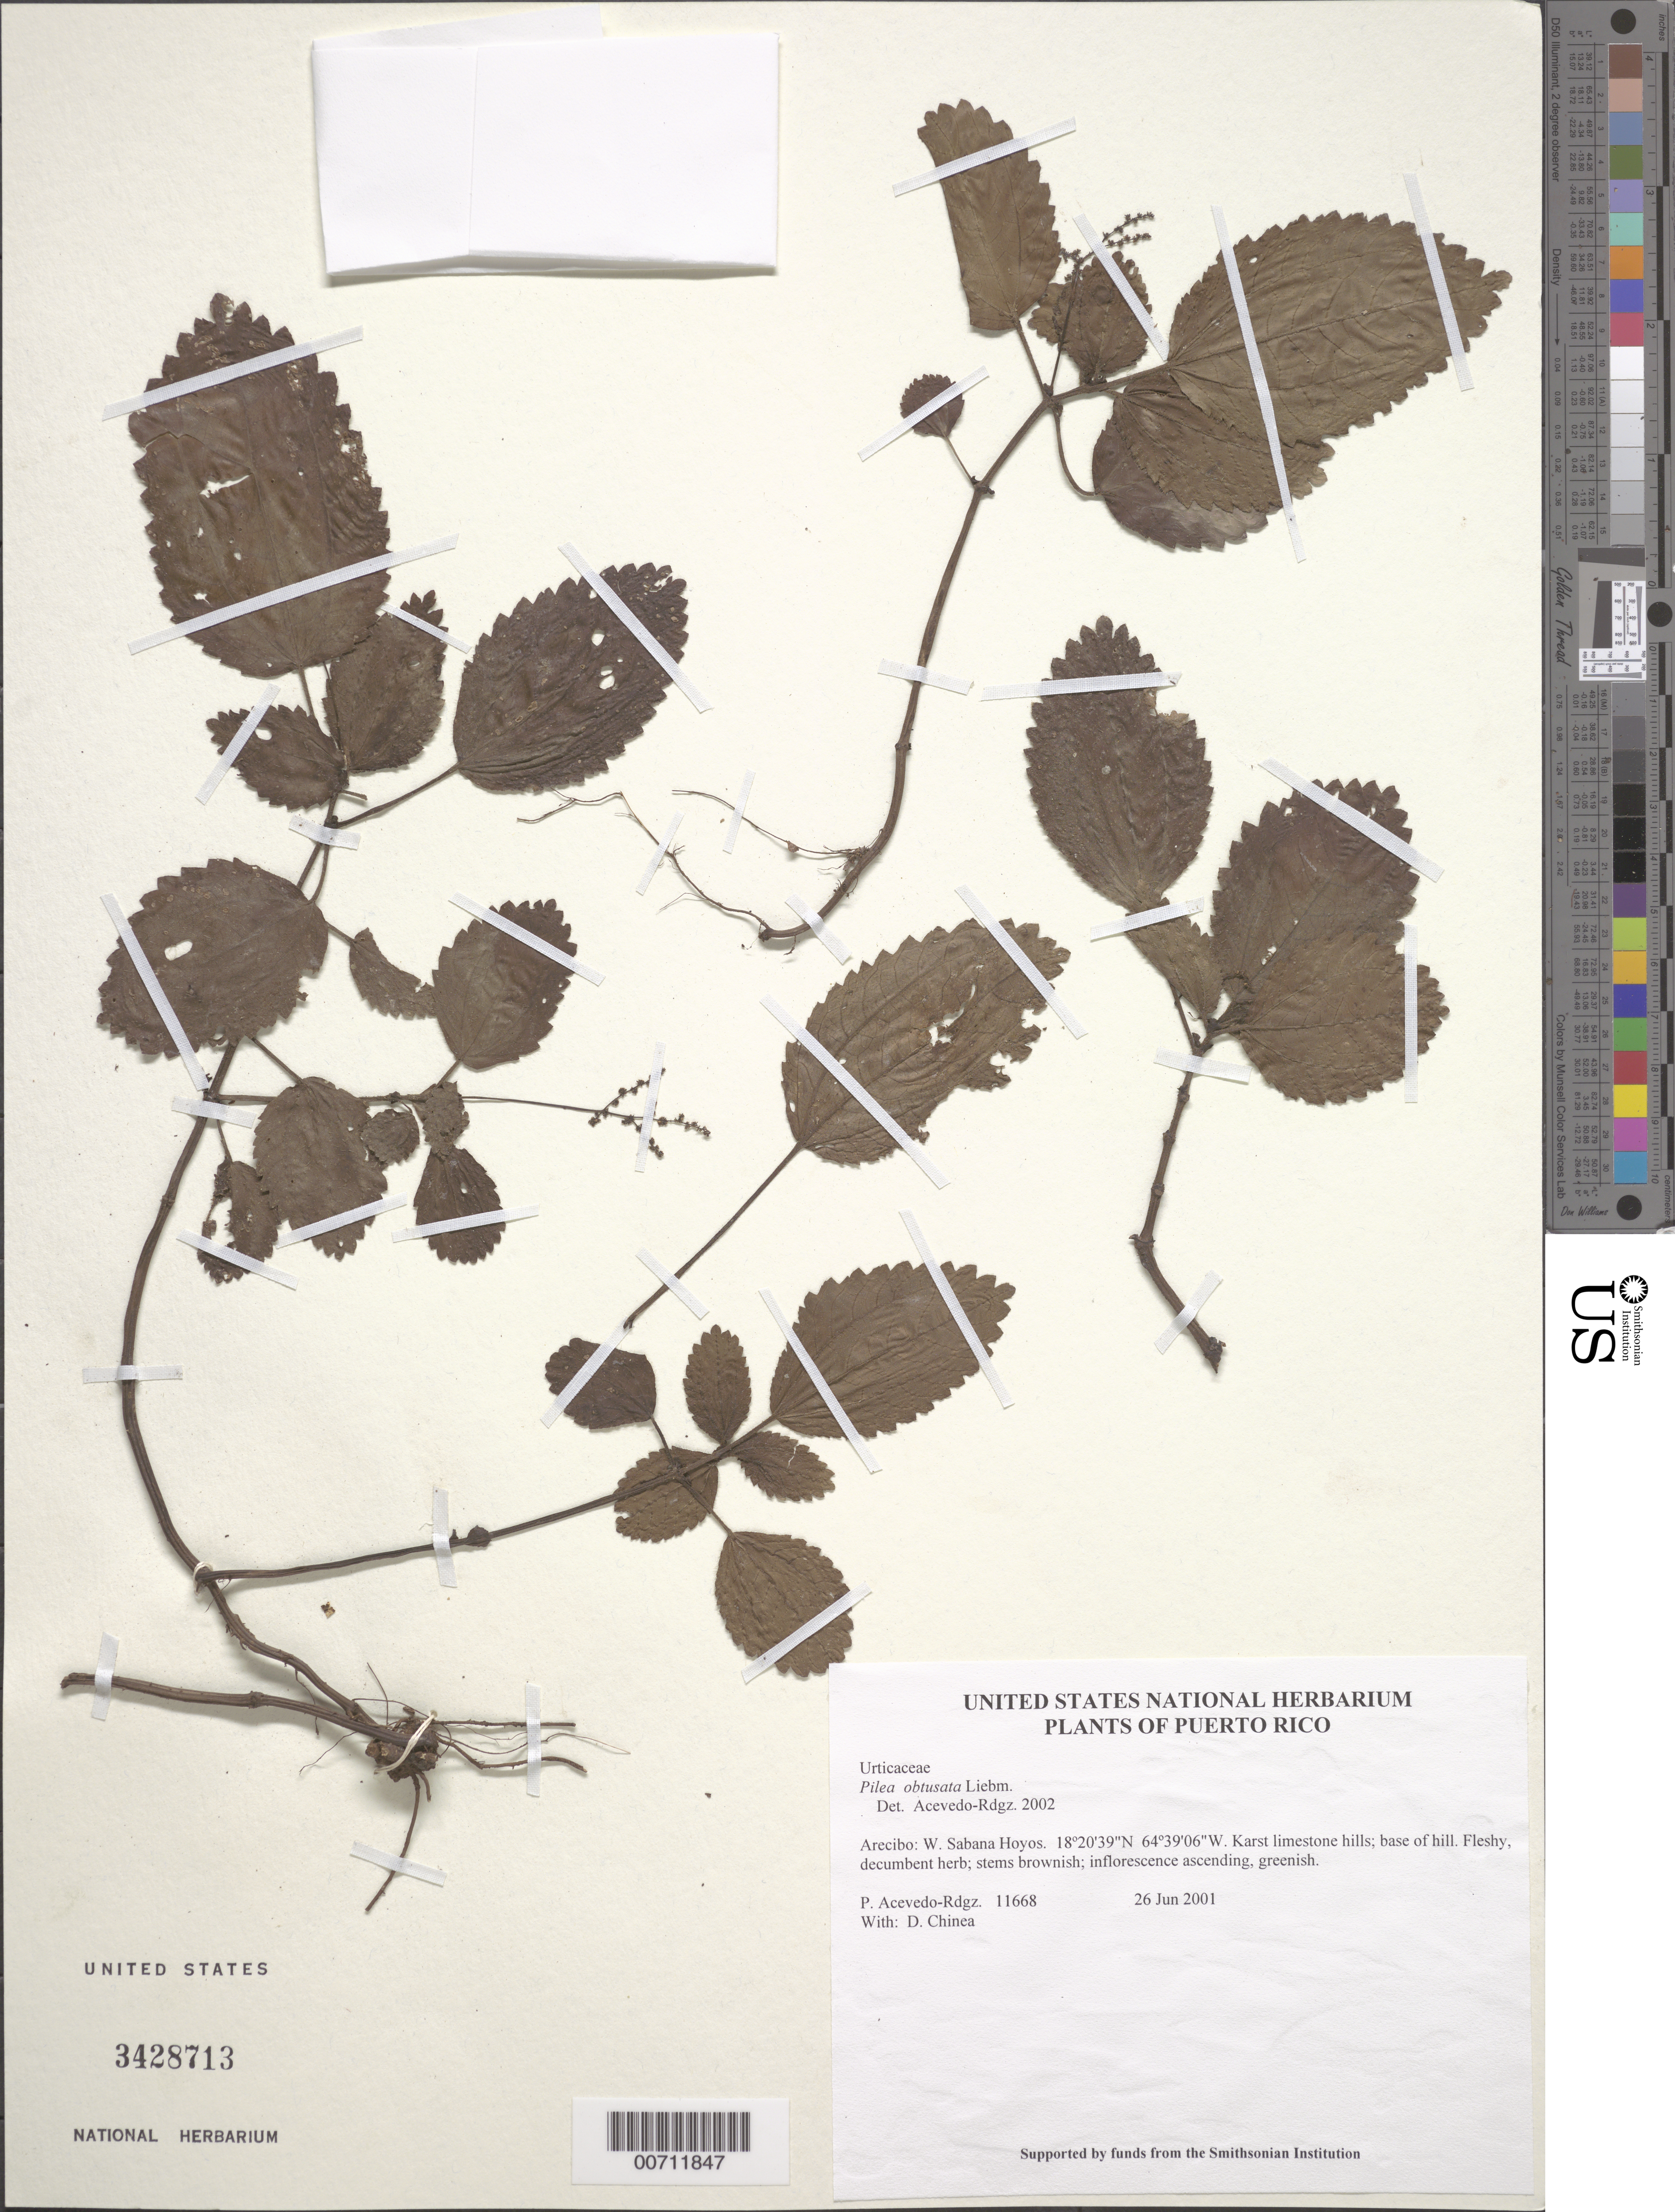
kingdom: Plantae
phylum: Tracheophyta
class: Magnoliopsida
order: Rosales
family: Urticaceae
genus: Pilea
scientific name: Pilea obtusata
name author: Liebm.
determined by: Acevedo-Rodríguez, P., (BOT), Smithsonian Institution - National Museum of Natural History (UNITED STATES)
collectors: P. Acevedo-Rodr. & D. Chinea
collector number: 11668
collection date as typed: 26 Jun 2001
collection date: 2001-06-26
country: Puerto Rico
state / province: Arecibo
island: Puerto Rico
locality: Arecibo: W. Sabana Hoyos.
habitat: Karst limestone hills; base of hill.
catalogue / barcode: US 3428713